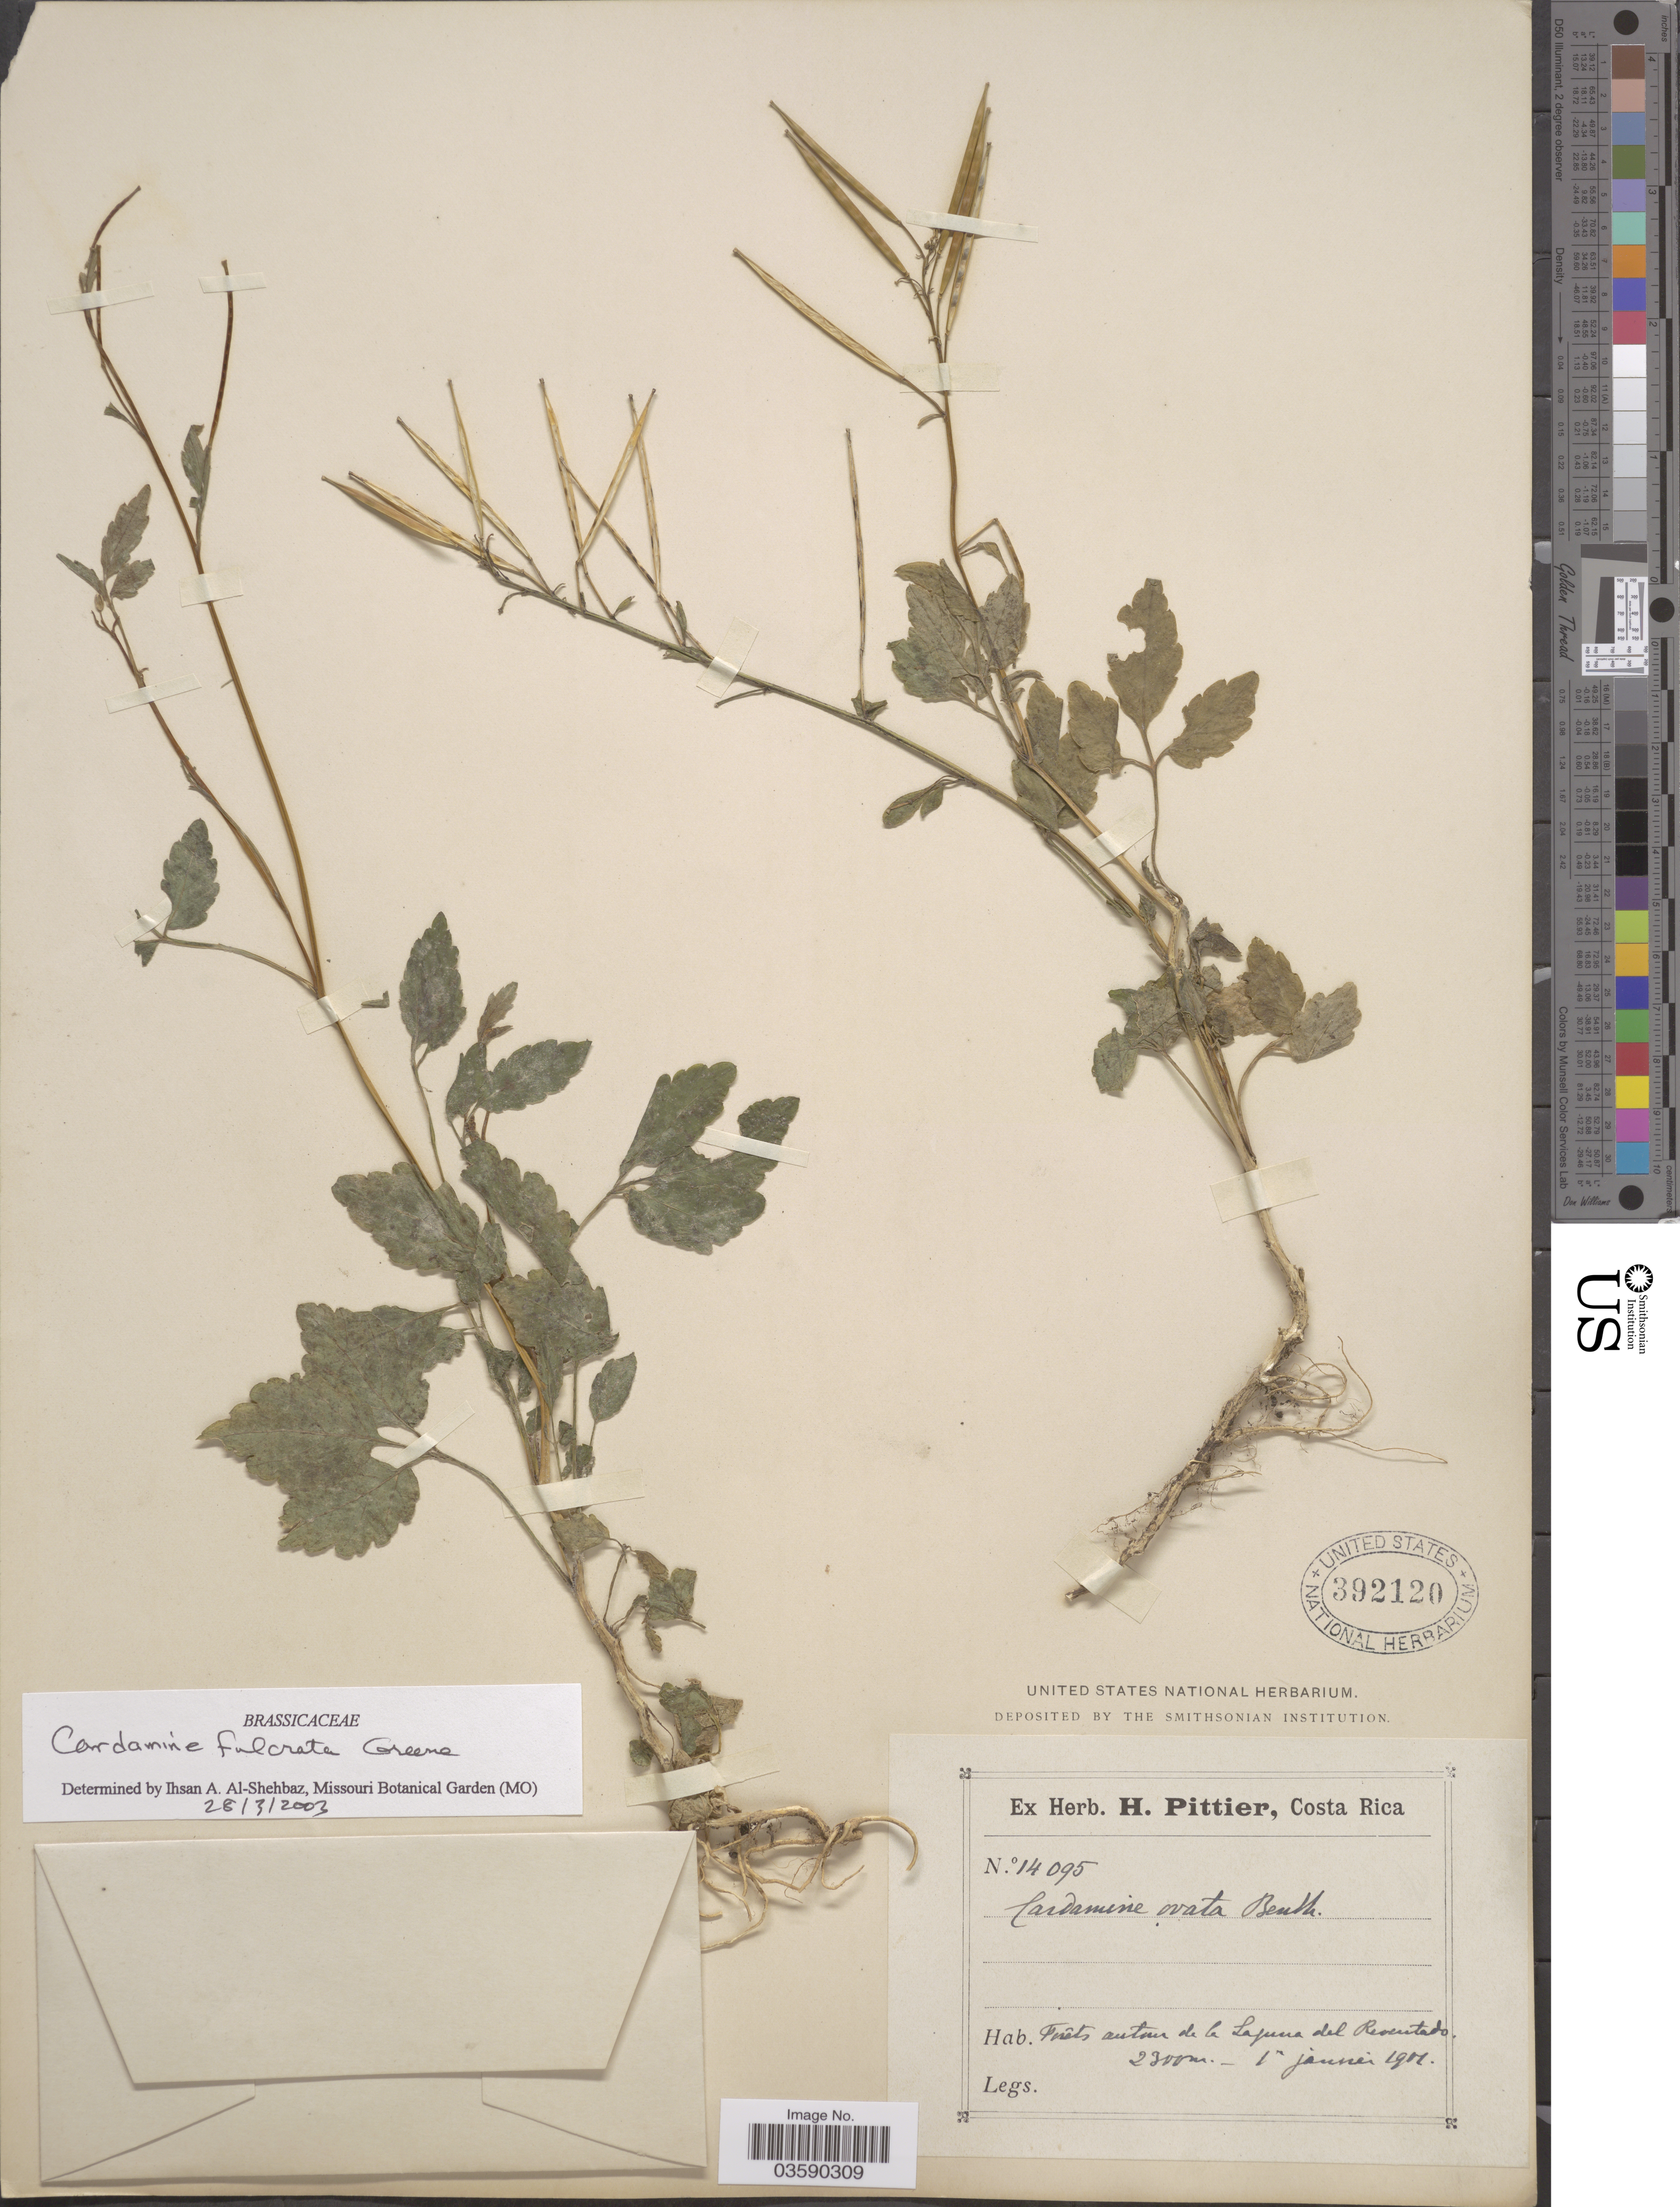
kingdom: Plantae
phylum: Tracheophyta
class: Magnoliopsida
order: Brassicales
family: Brassicaceae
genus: Cardamine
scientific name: Cardamine fulcrata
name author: Greene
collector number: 14095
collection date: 1901-01-01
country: Costa Rica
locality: Forêts autun de la Laguna del Reventado.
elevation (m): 2300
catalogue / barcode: US 392120